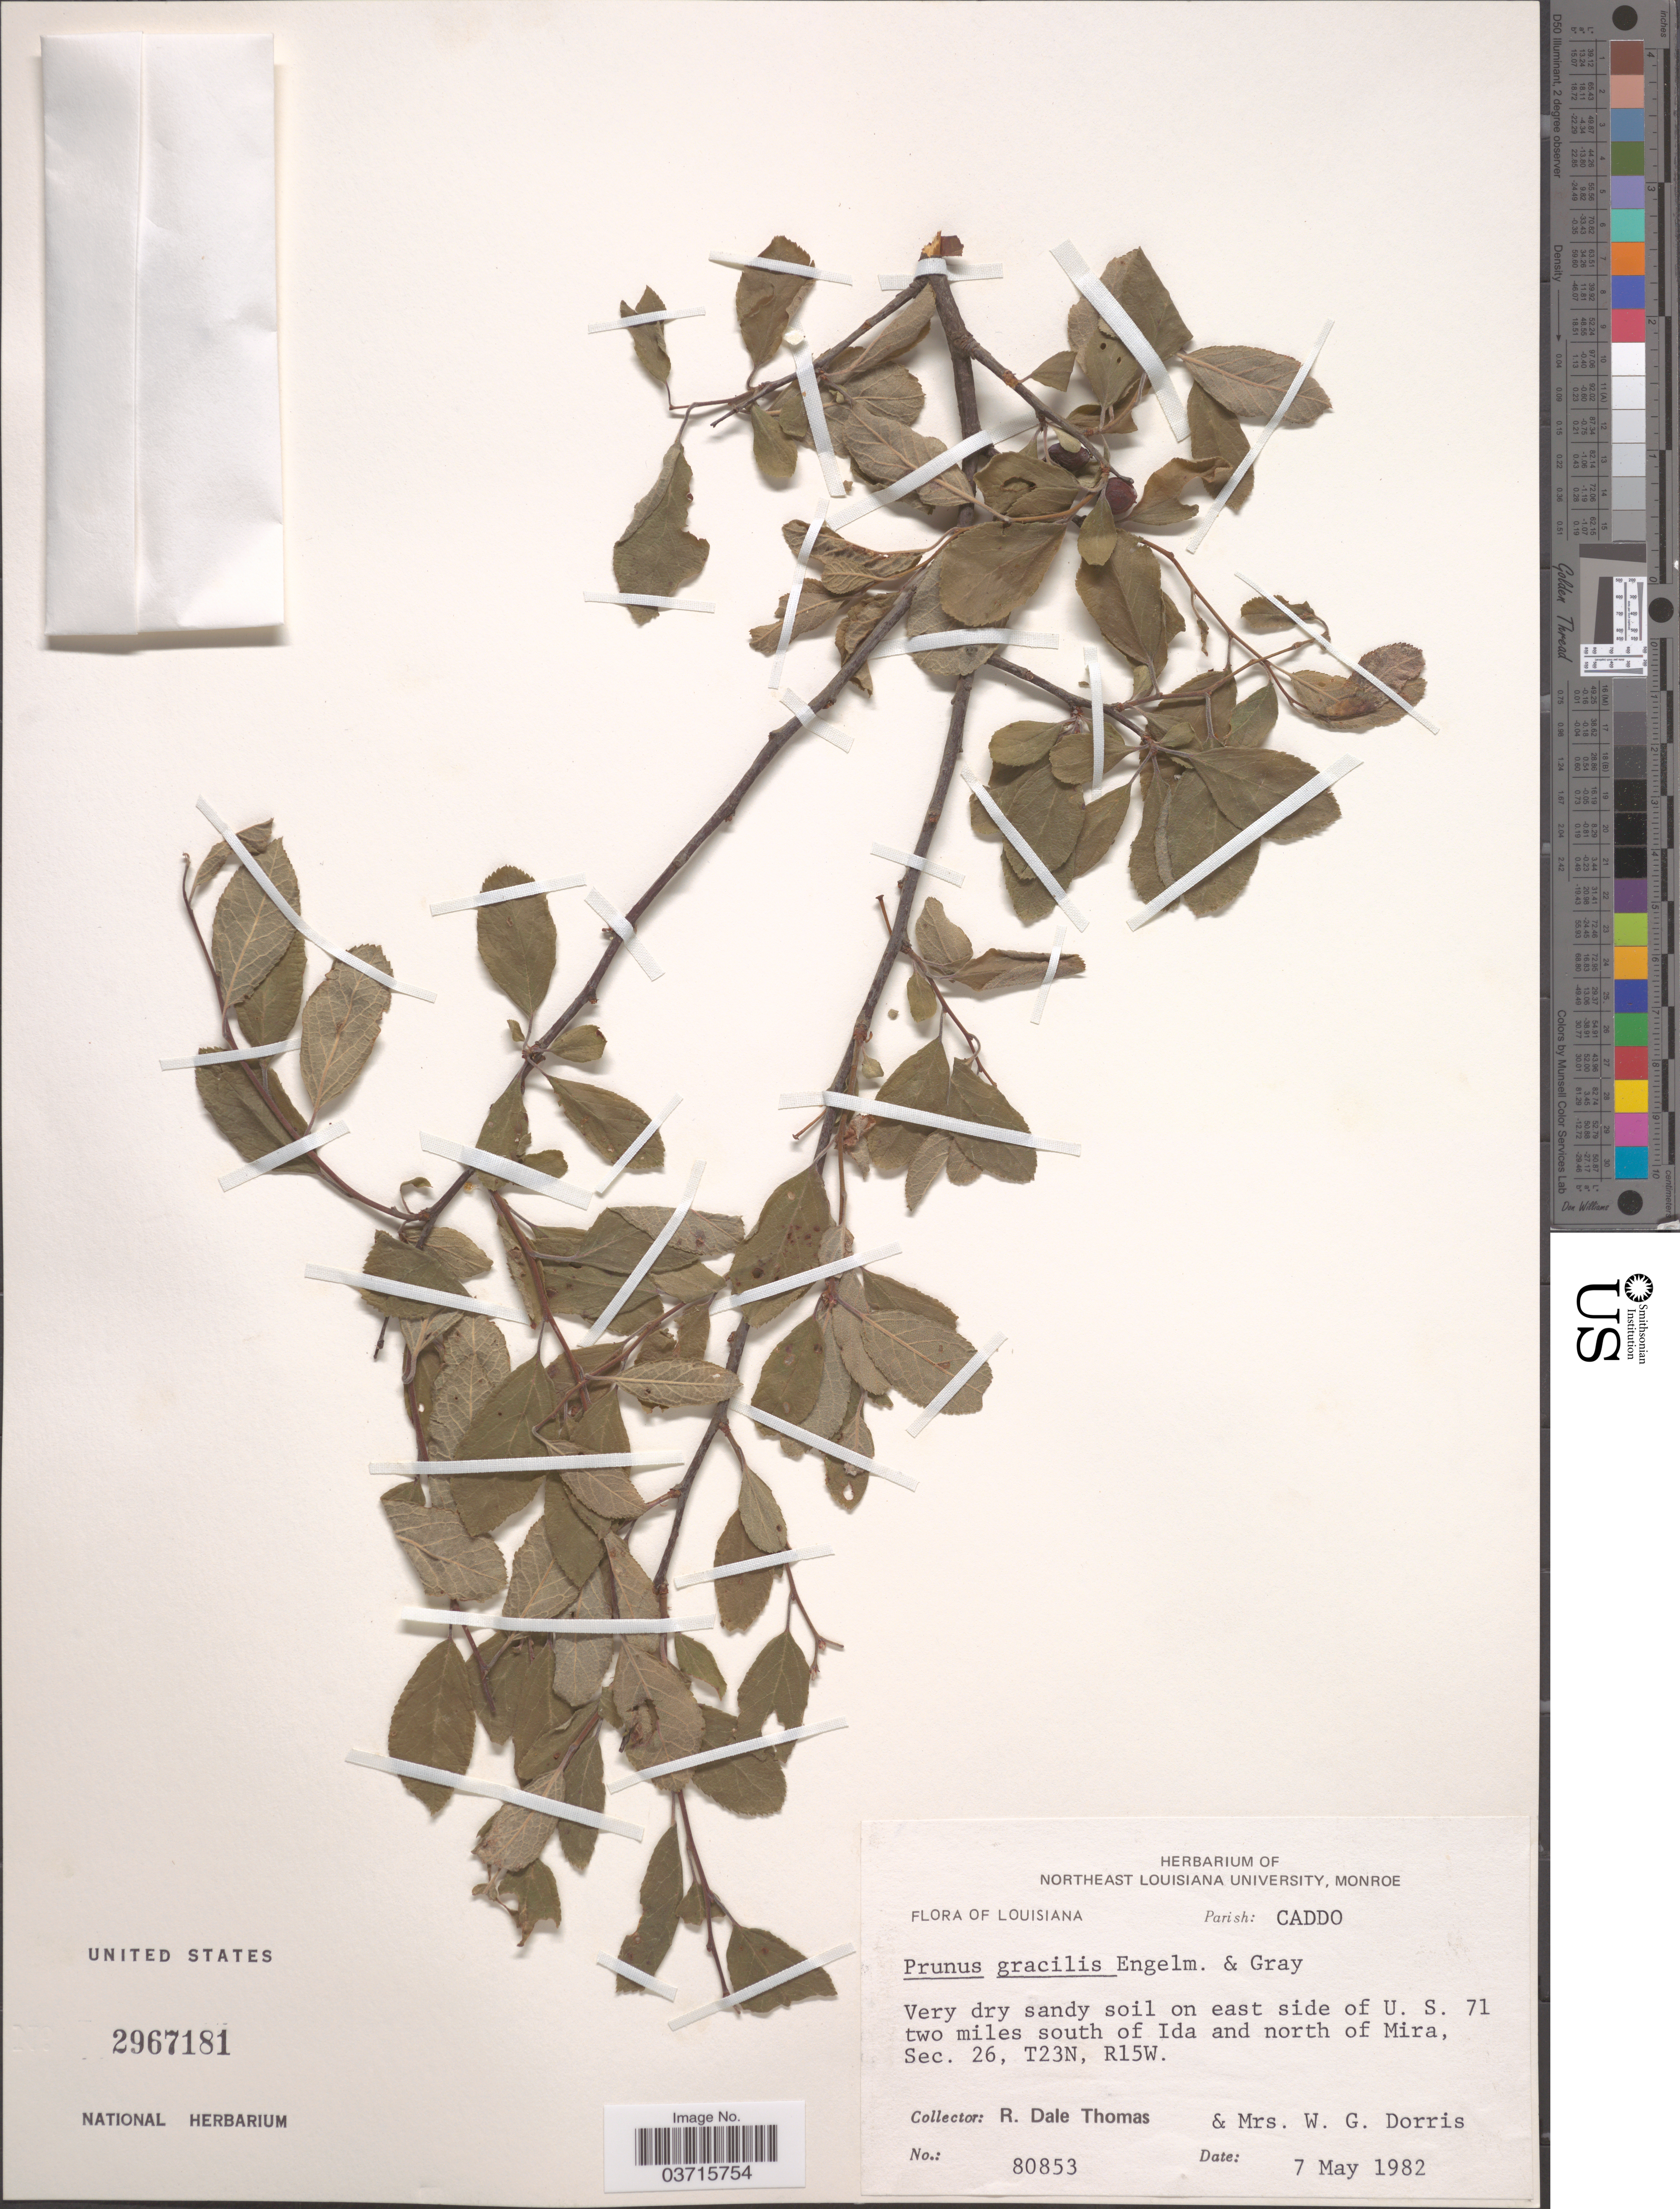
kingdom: Plantae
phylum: Tracheophyta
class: Magnoliopsida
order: Rosales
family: Rosaceae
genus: Prunus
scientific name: Prunus gracilis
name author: Engelm. & A. Gray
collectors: R. Thomas & W. Dorris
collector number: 80853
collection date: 1982-05-07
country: United States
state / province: Louisiana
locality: Parish: Caddo. Very dry sandy soil on east side of U.S. 71 two miles south of Ida and north of Mira, Sec. 26, T23N, R15W.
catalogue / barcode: US 2967181